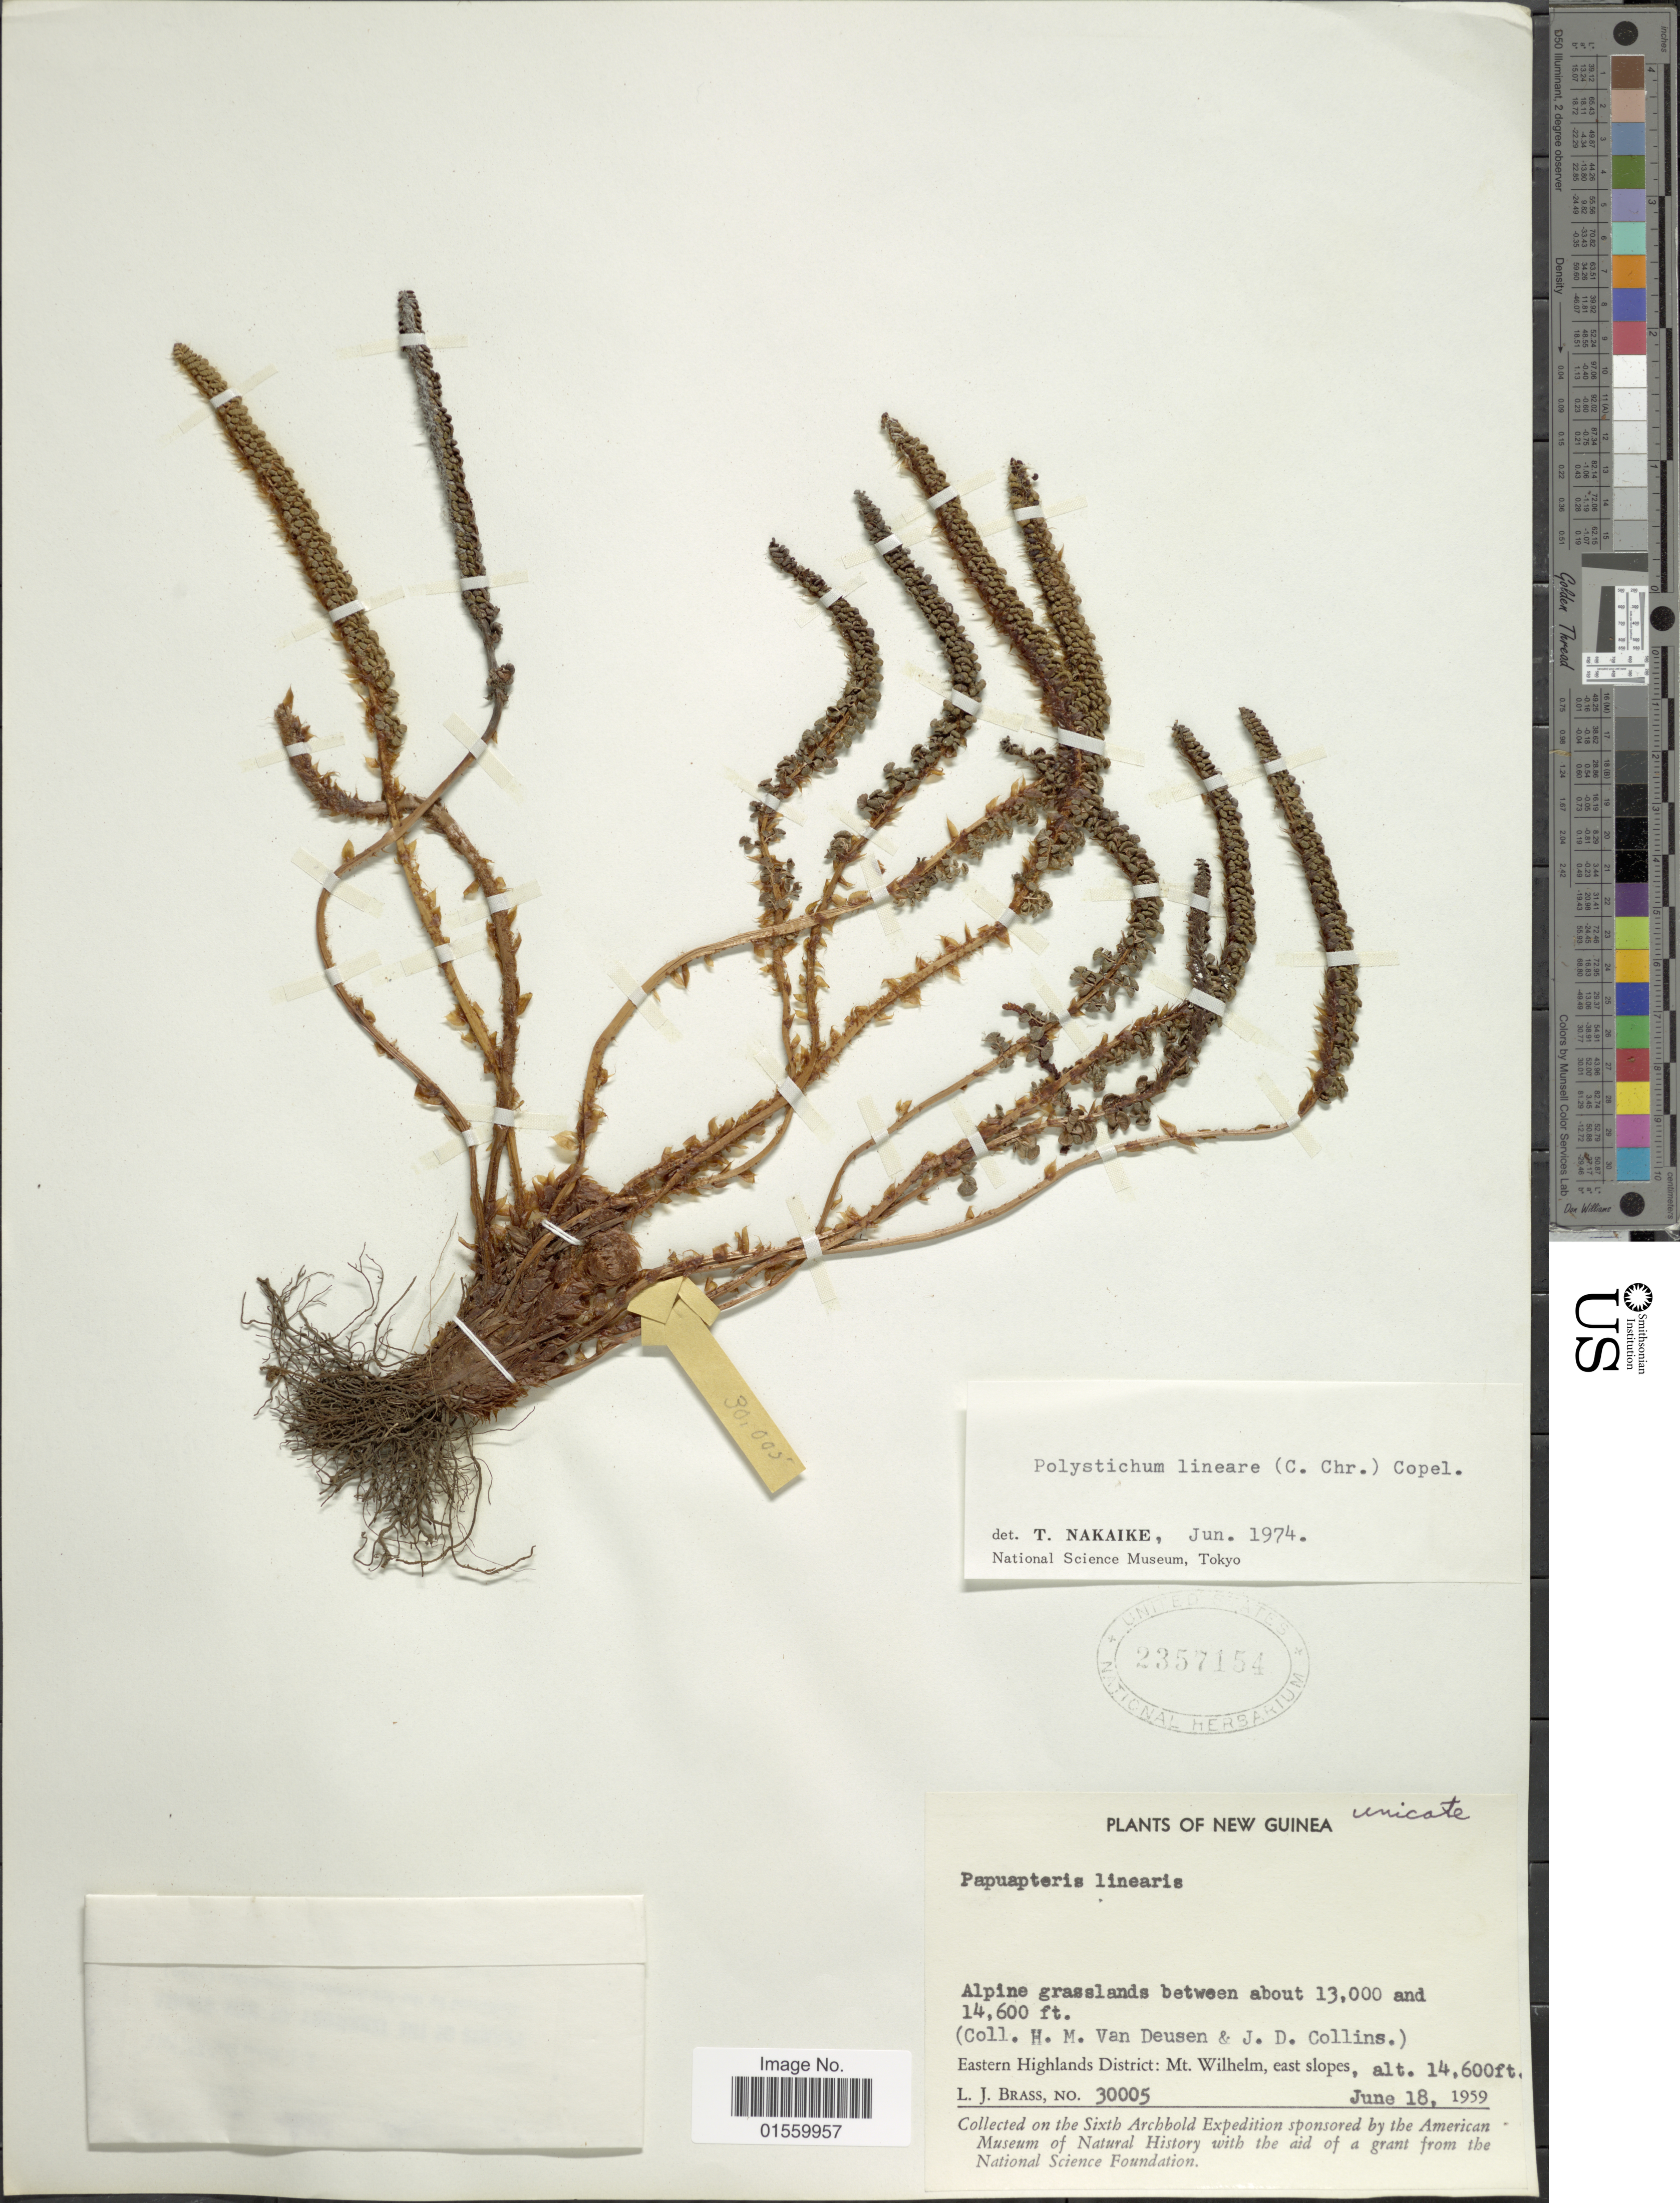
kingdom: Plantae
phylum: Tracheophyta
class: Polypodiopsida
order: Polypodiales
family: Dryopteridaceae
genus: Polystichum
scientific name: Polystichum lineare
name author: (C. Chr.) Copel.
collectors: L. J. Brass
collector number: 30005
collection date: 1959-06-18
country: Papua New Guinea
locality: New Guinea, Eastern Highlands District: Mt. Wilhelm, east slopes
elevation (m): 4450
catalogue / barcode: US 2357154